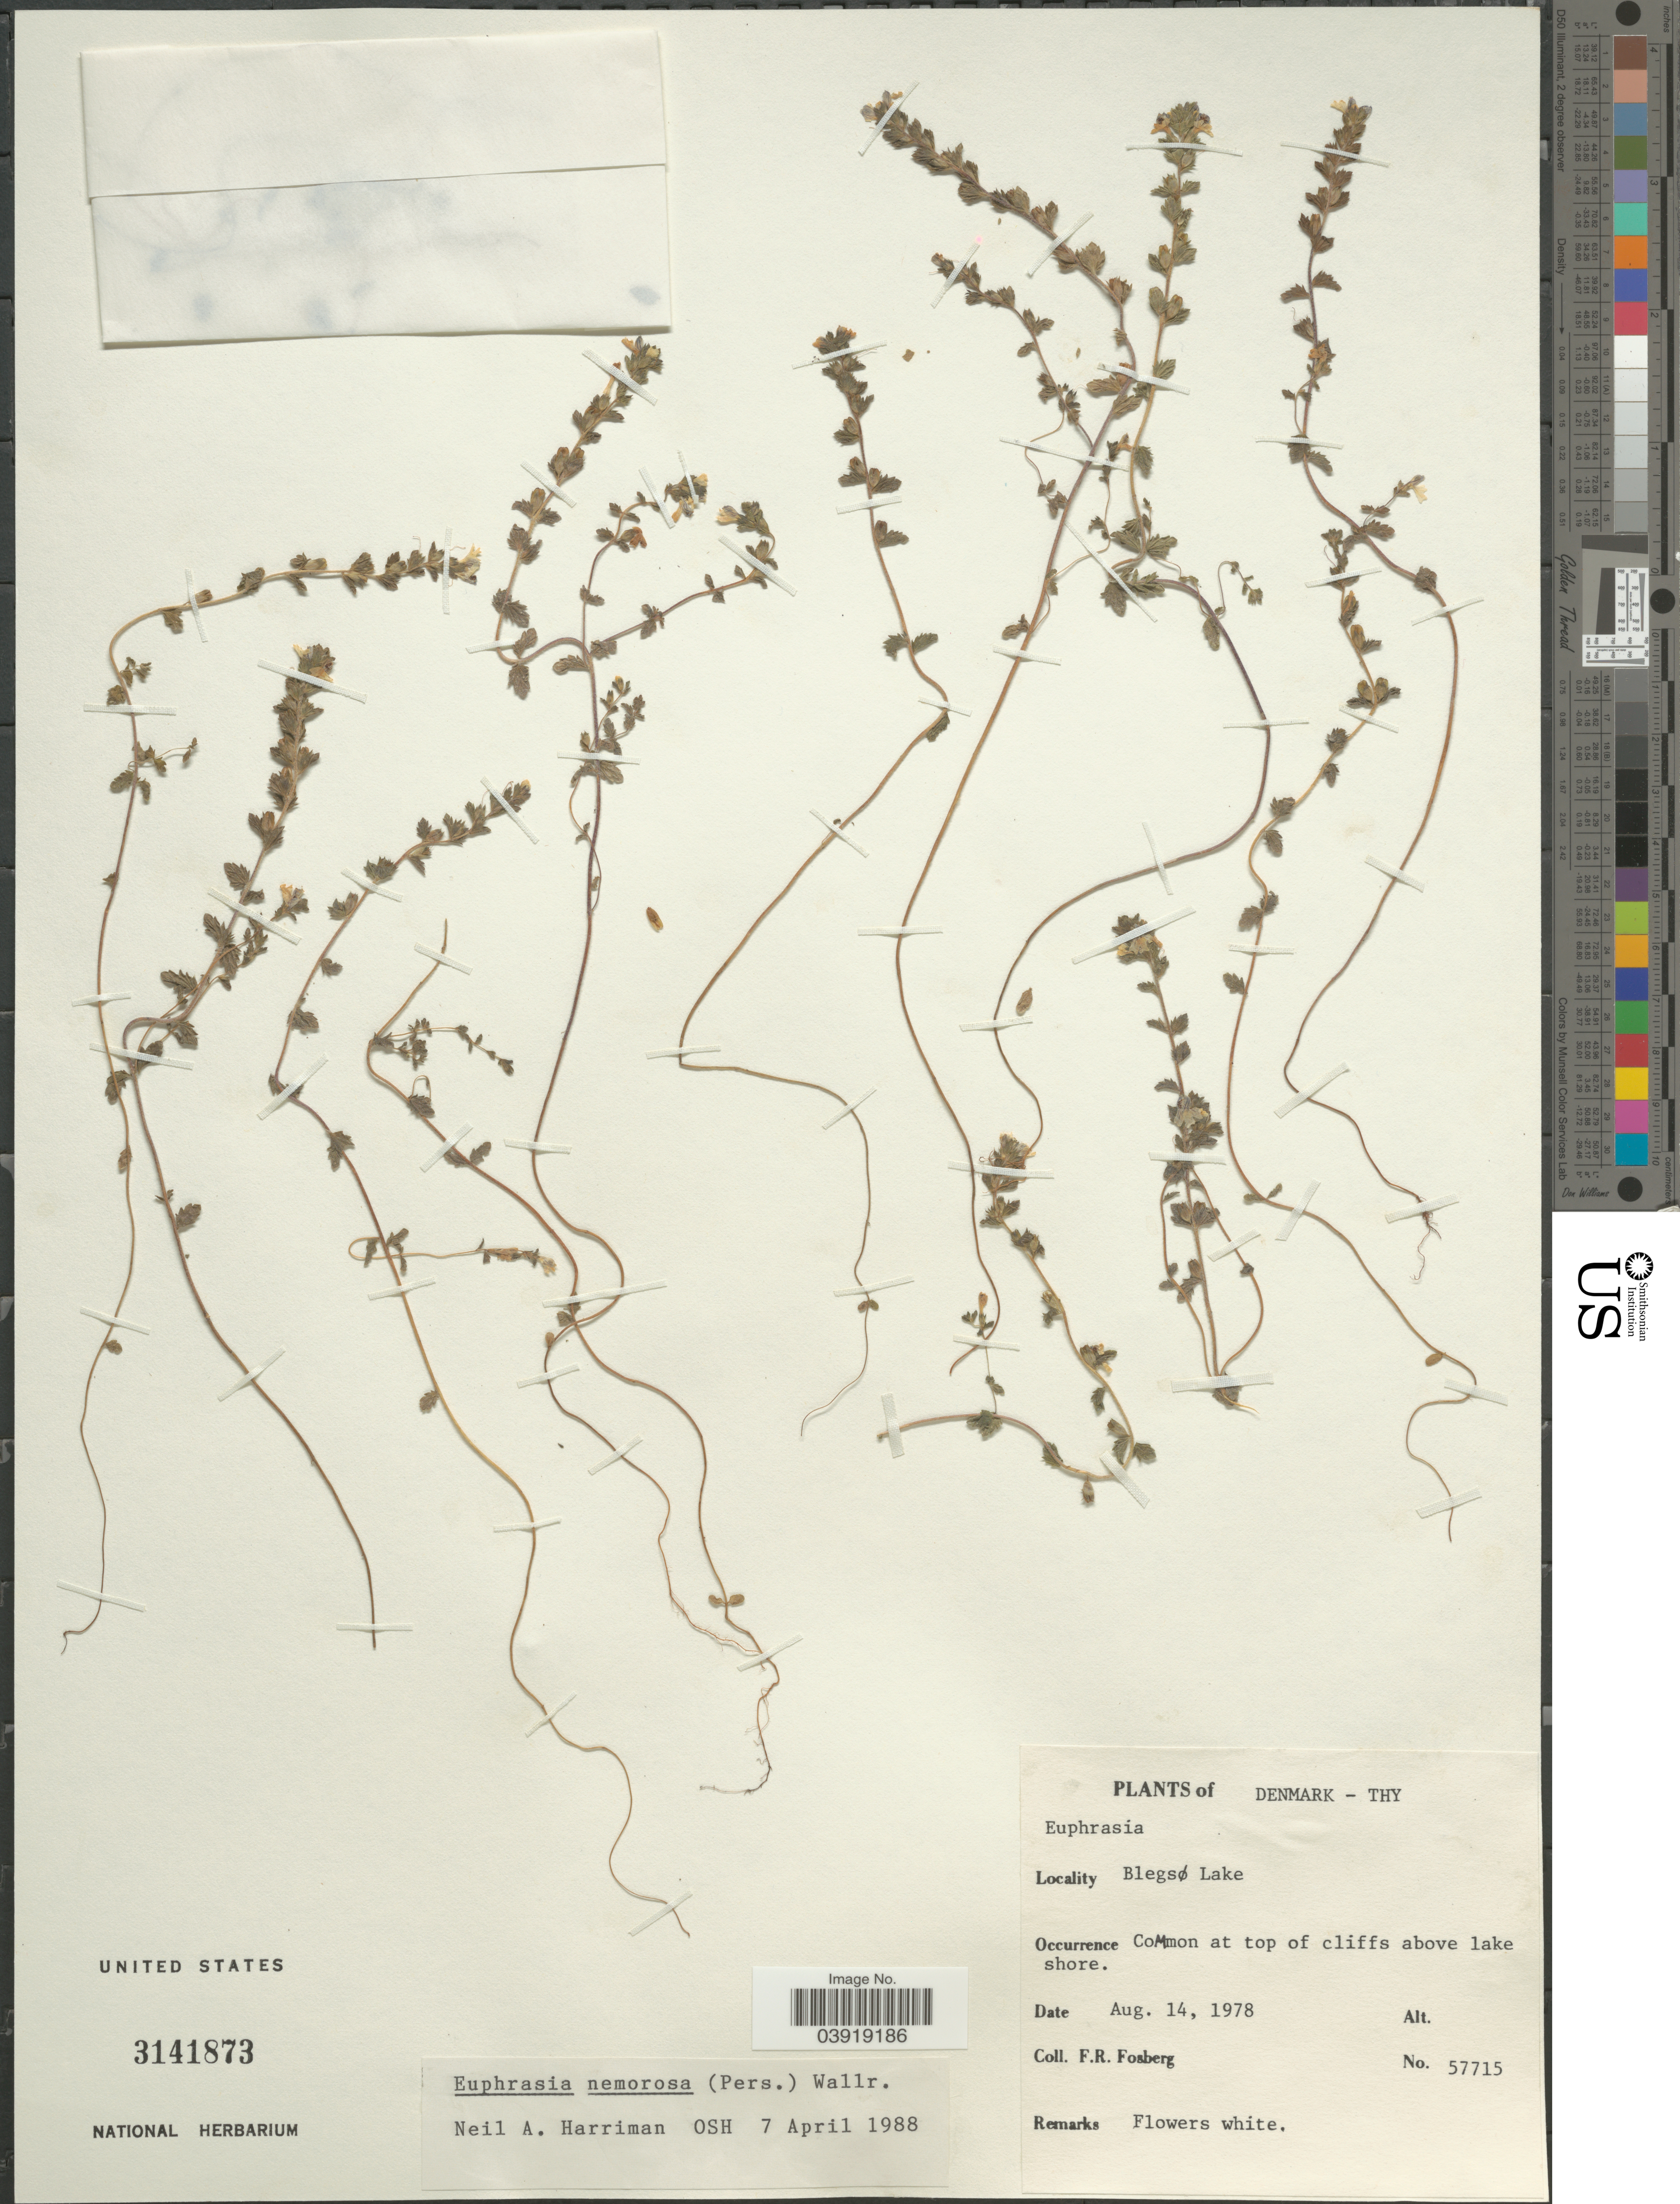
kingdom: Plantae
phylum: Tracheophyta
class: Magnoliopsida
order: Lamiales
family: Orobanchaceae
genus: Euphrasia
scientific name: Euphrasia nemorosa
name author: (Pers.) Wallr.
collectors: F. R. Fosberg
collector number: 57715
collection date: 1978-08-14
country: Denmark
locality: Thy. Blegsø Lake.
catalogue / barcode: US 3141873